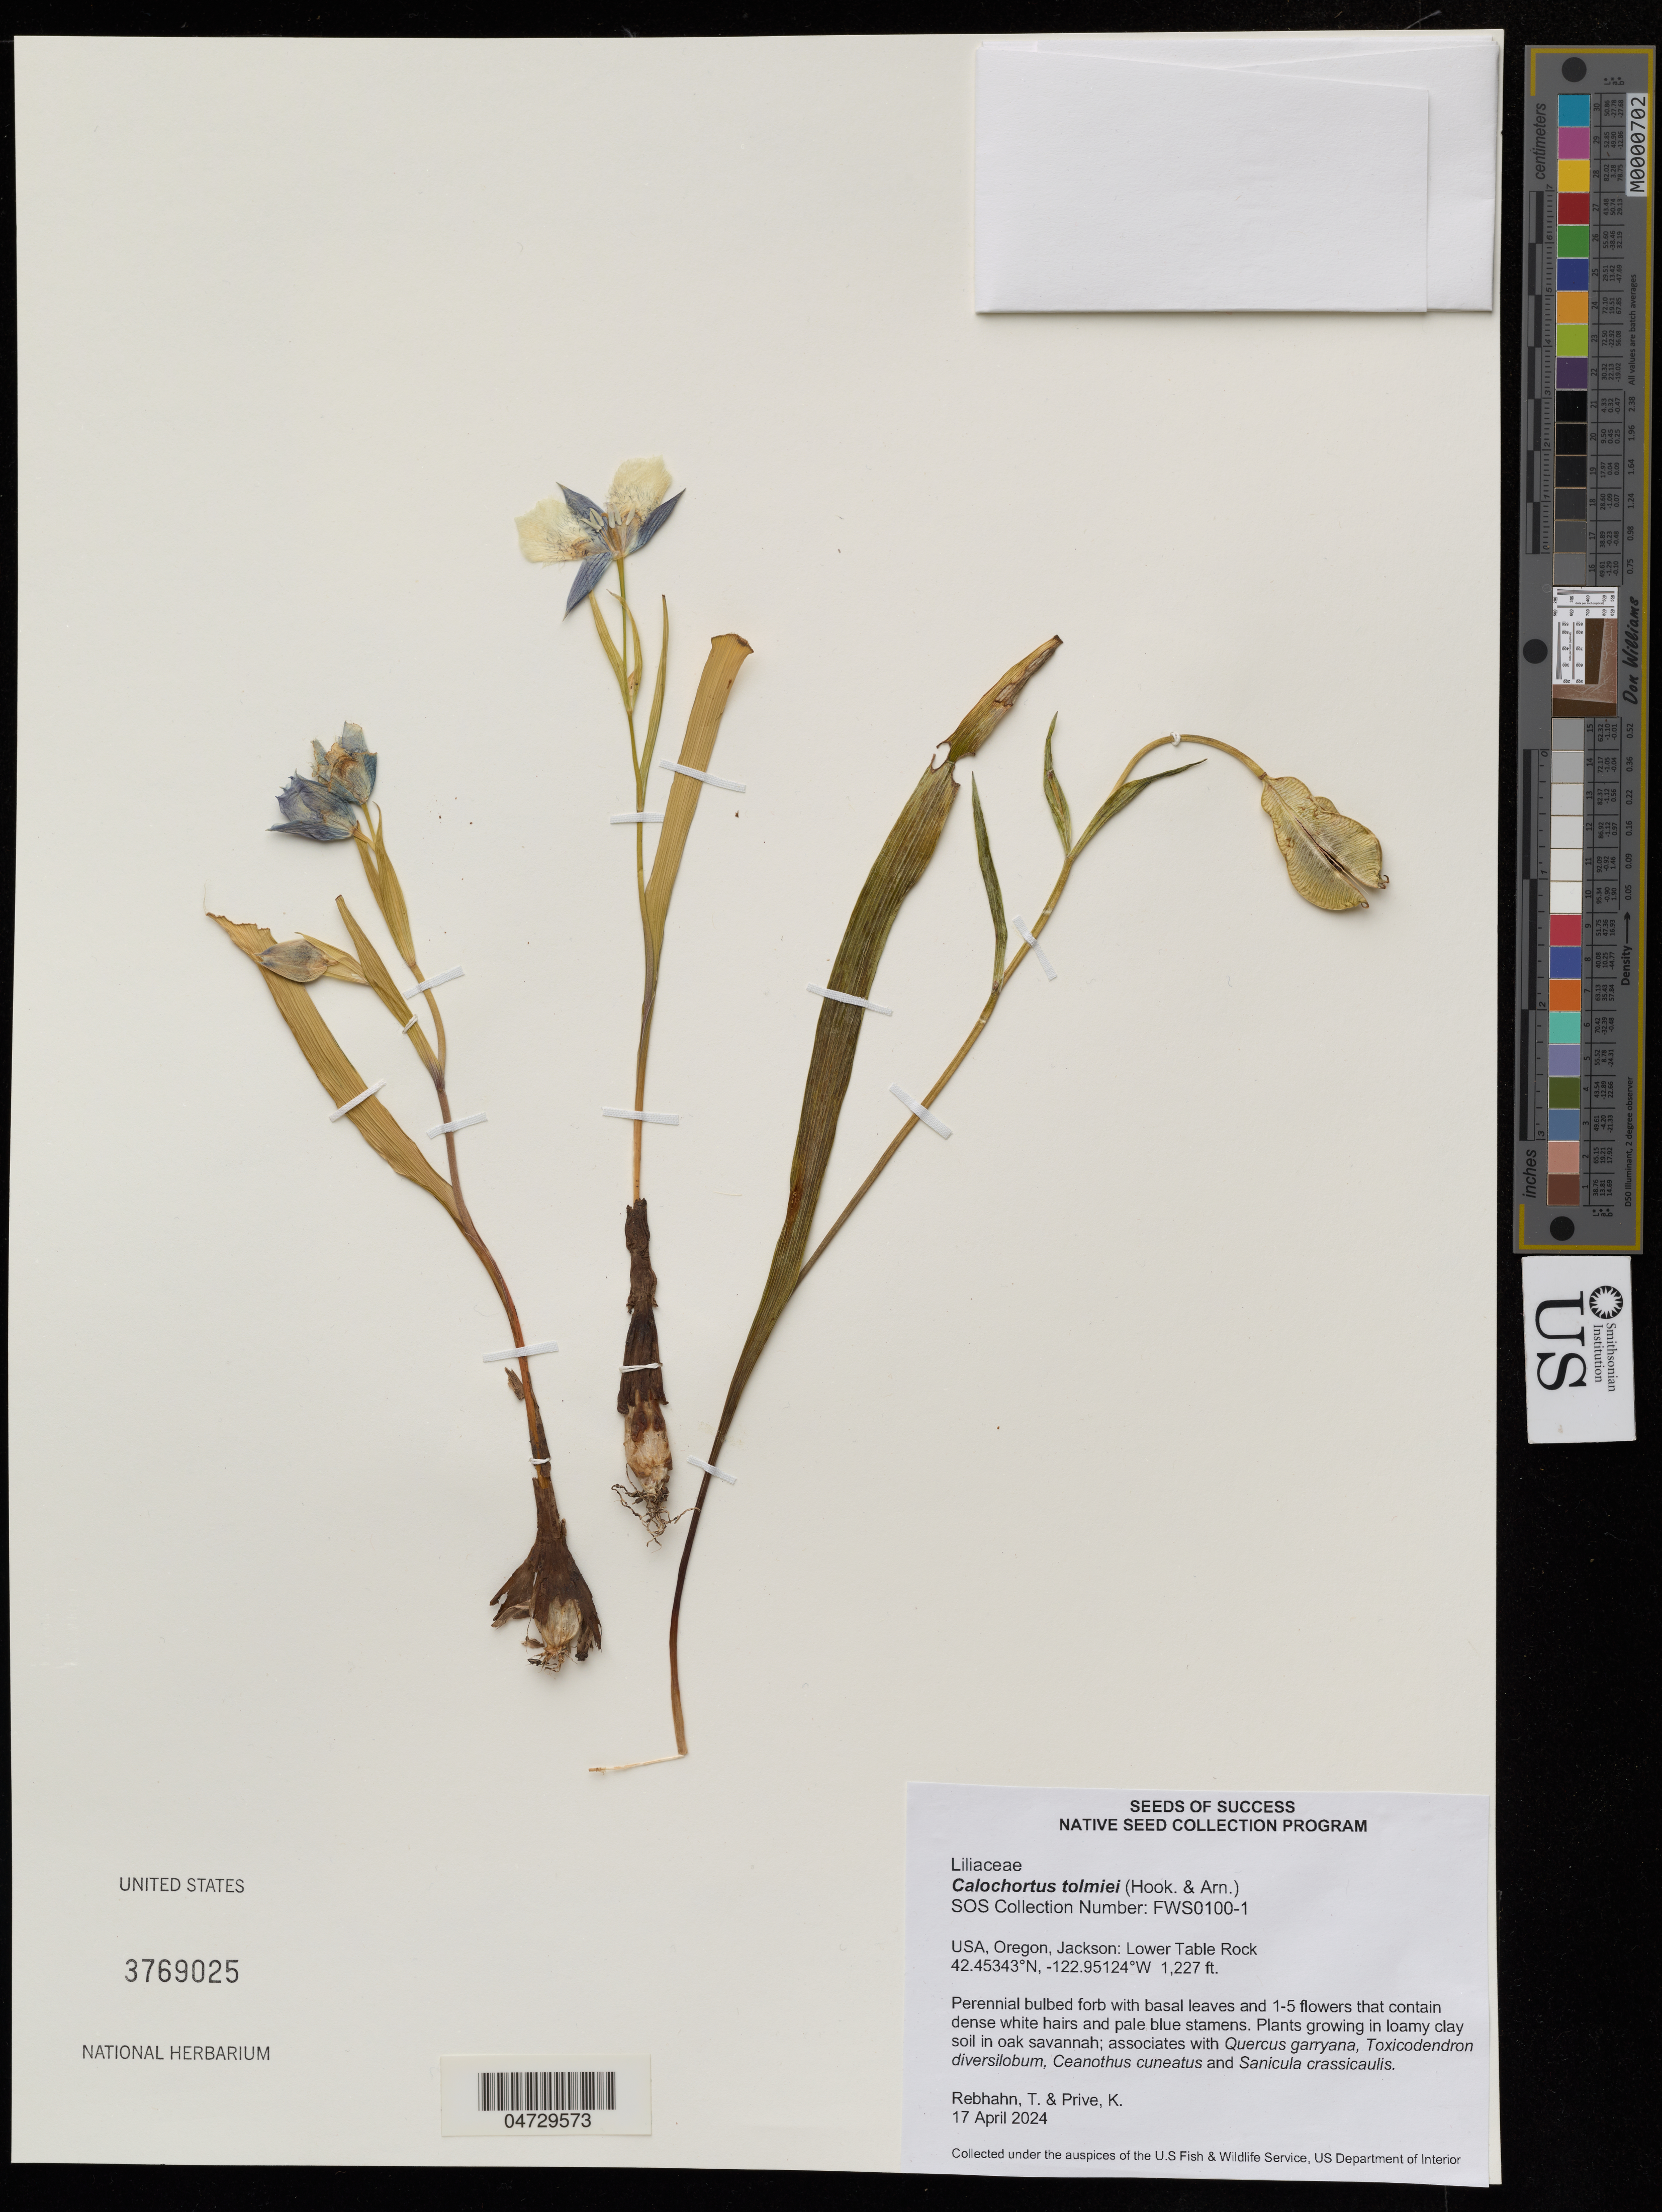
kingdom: Plantae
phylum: Tracheophyta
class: Liliopsida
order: Liliales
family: Liliaceae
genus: Calochortus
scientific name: Calochortus tolmiei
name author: Hook. & Arn.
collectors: T. Rebhahn & K. Prive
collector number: FWS0100-1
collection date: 2024-04-17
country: United States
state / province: Oregon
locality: Jackson: Lower Table Rock.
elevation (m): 374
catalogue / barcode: US 3769025